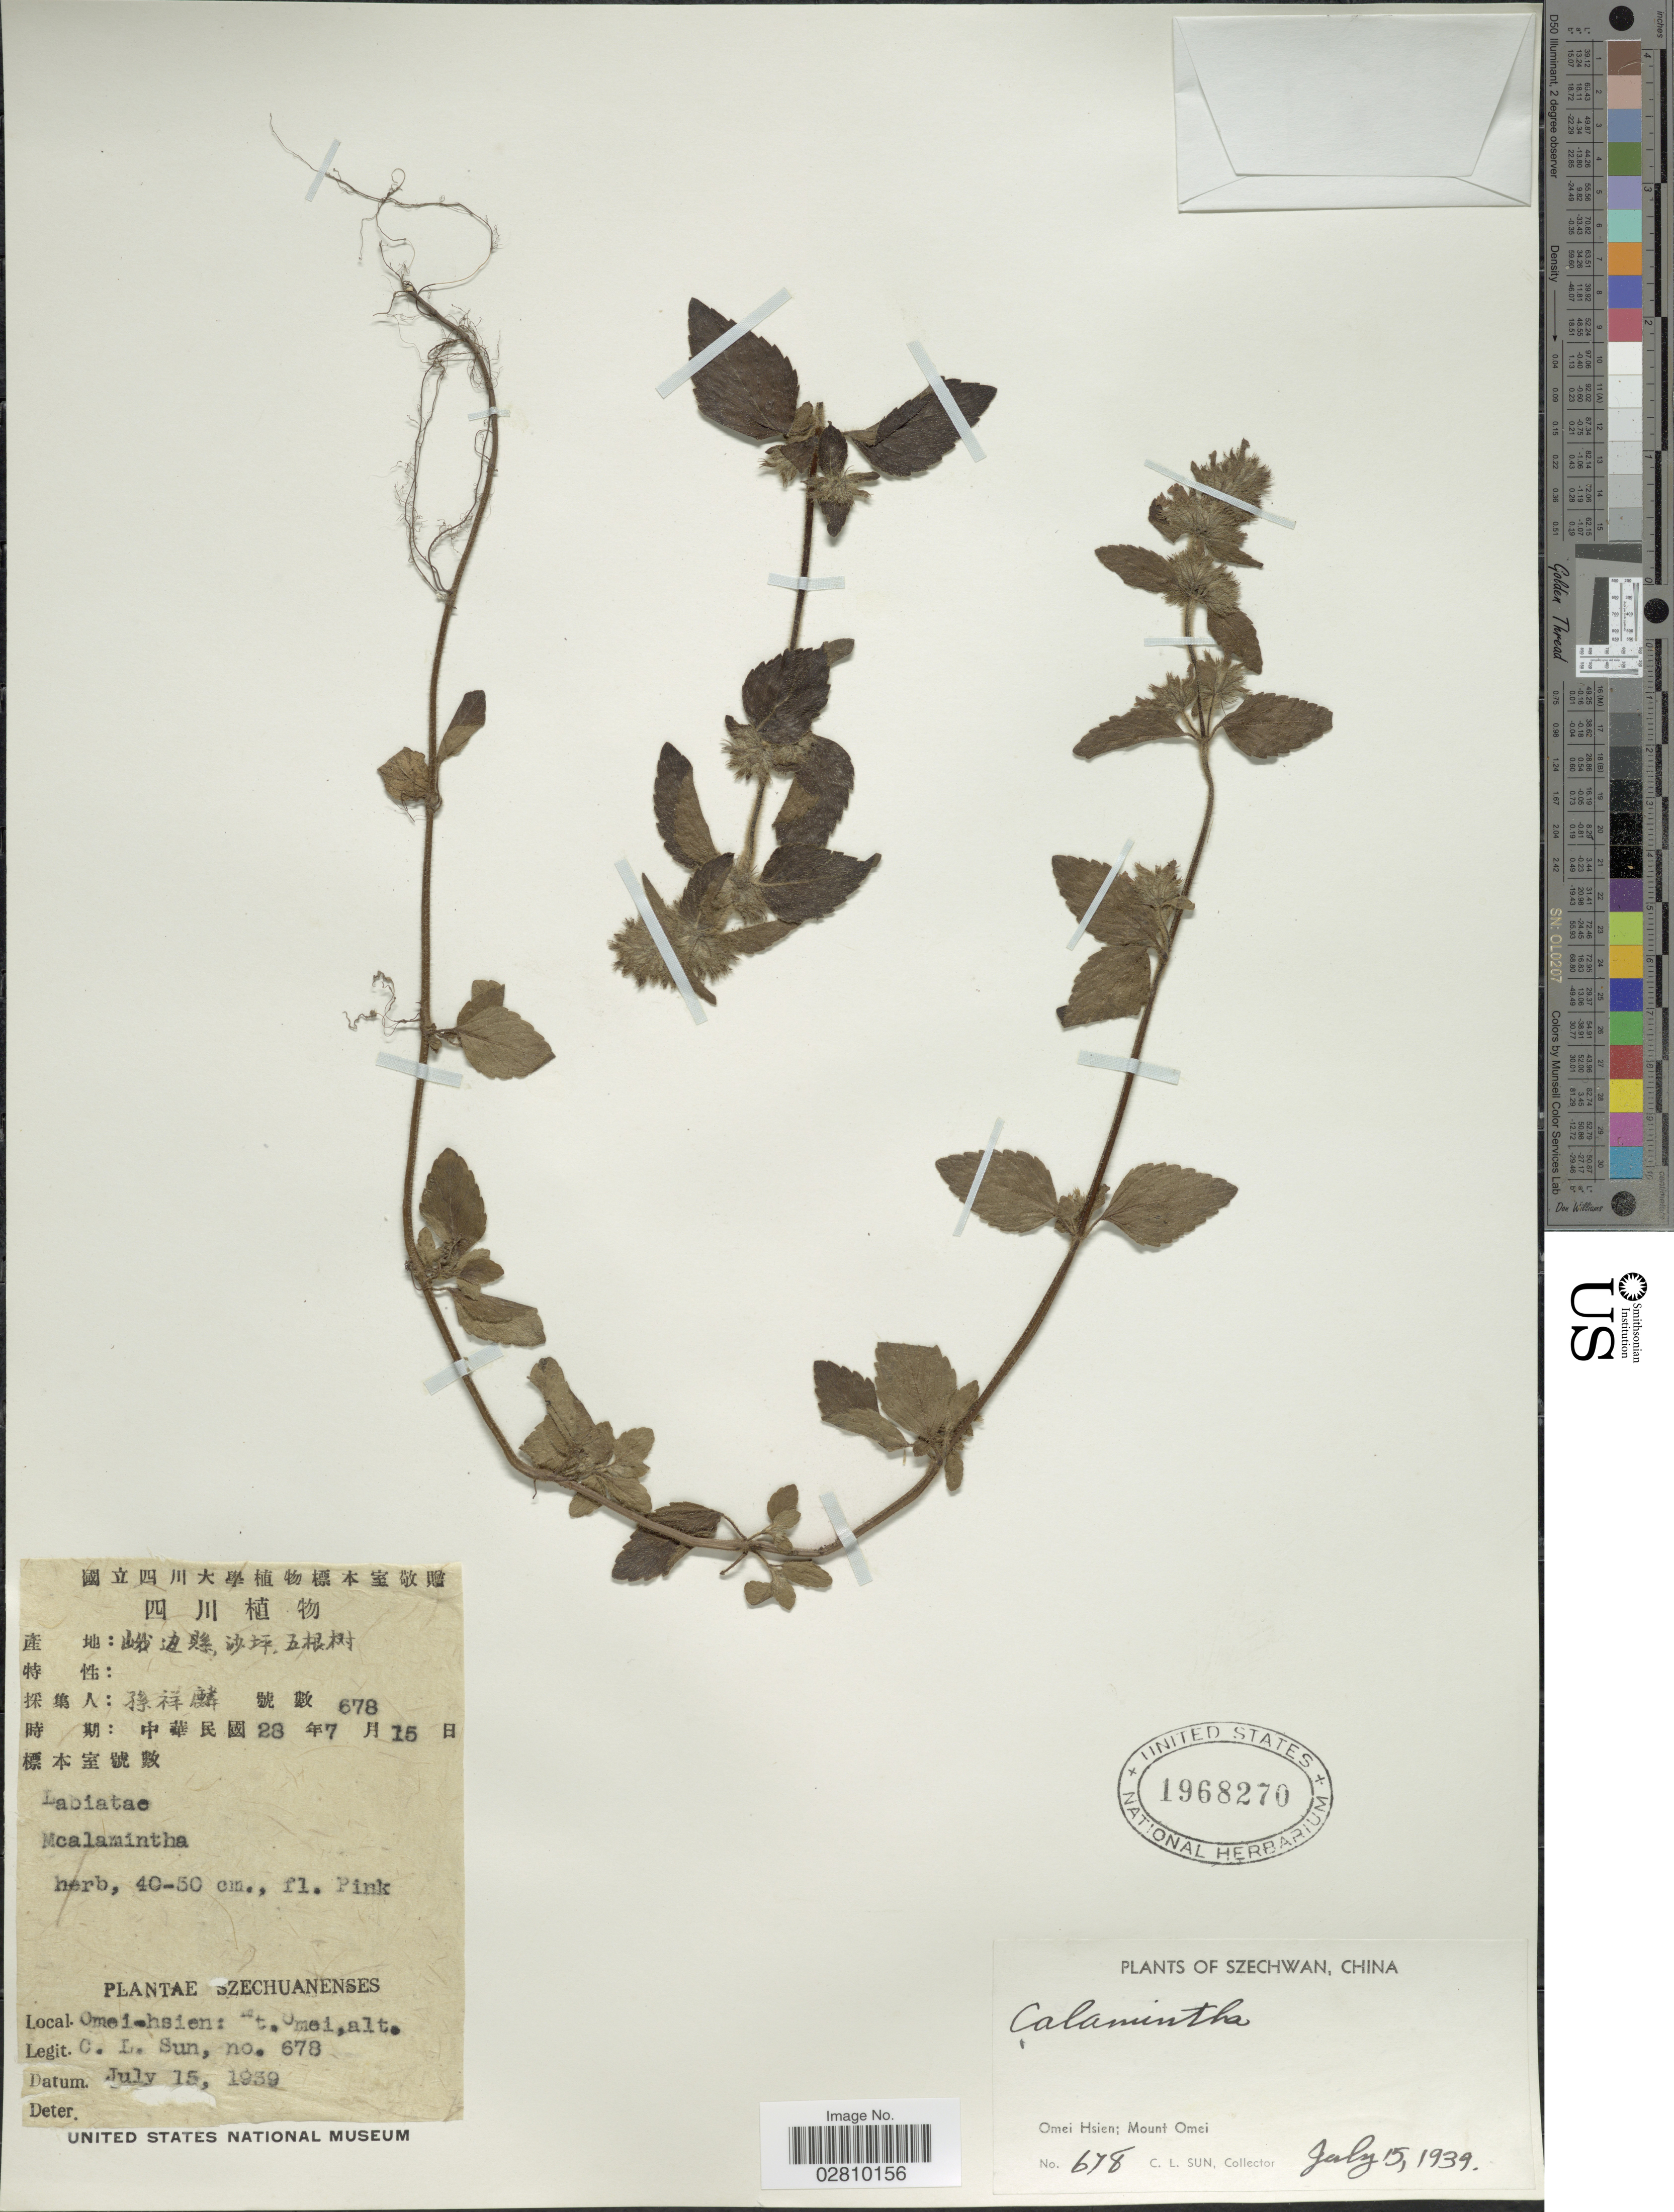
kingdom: Plantae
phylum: Tracheophyta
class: Magnoliopsida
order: Lamiales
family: Lamiaceae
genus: Calamintha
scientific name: Calamintha sp.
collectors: C. Sun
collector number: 678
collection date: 1939-07-15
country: China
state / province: Sichuan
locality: Szechwan. Omei Hsien; Mount Omei.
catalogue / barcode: US 1968270